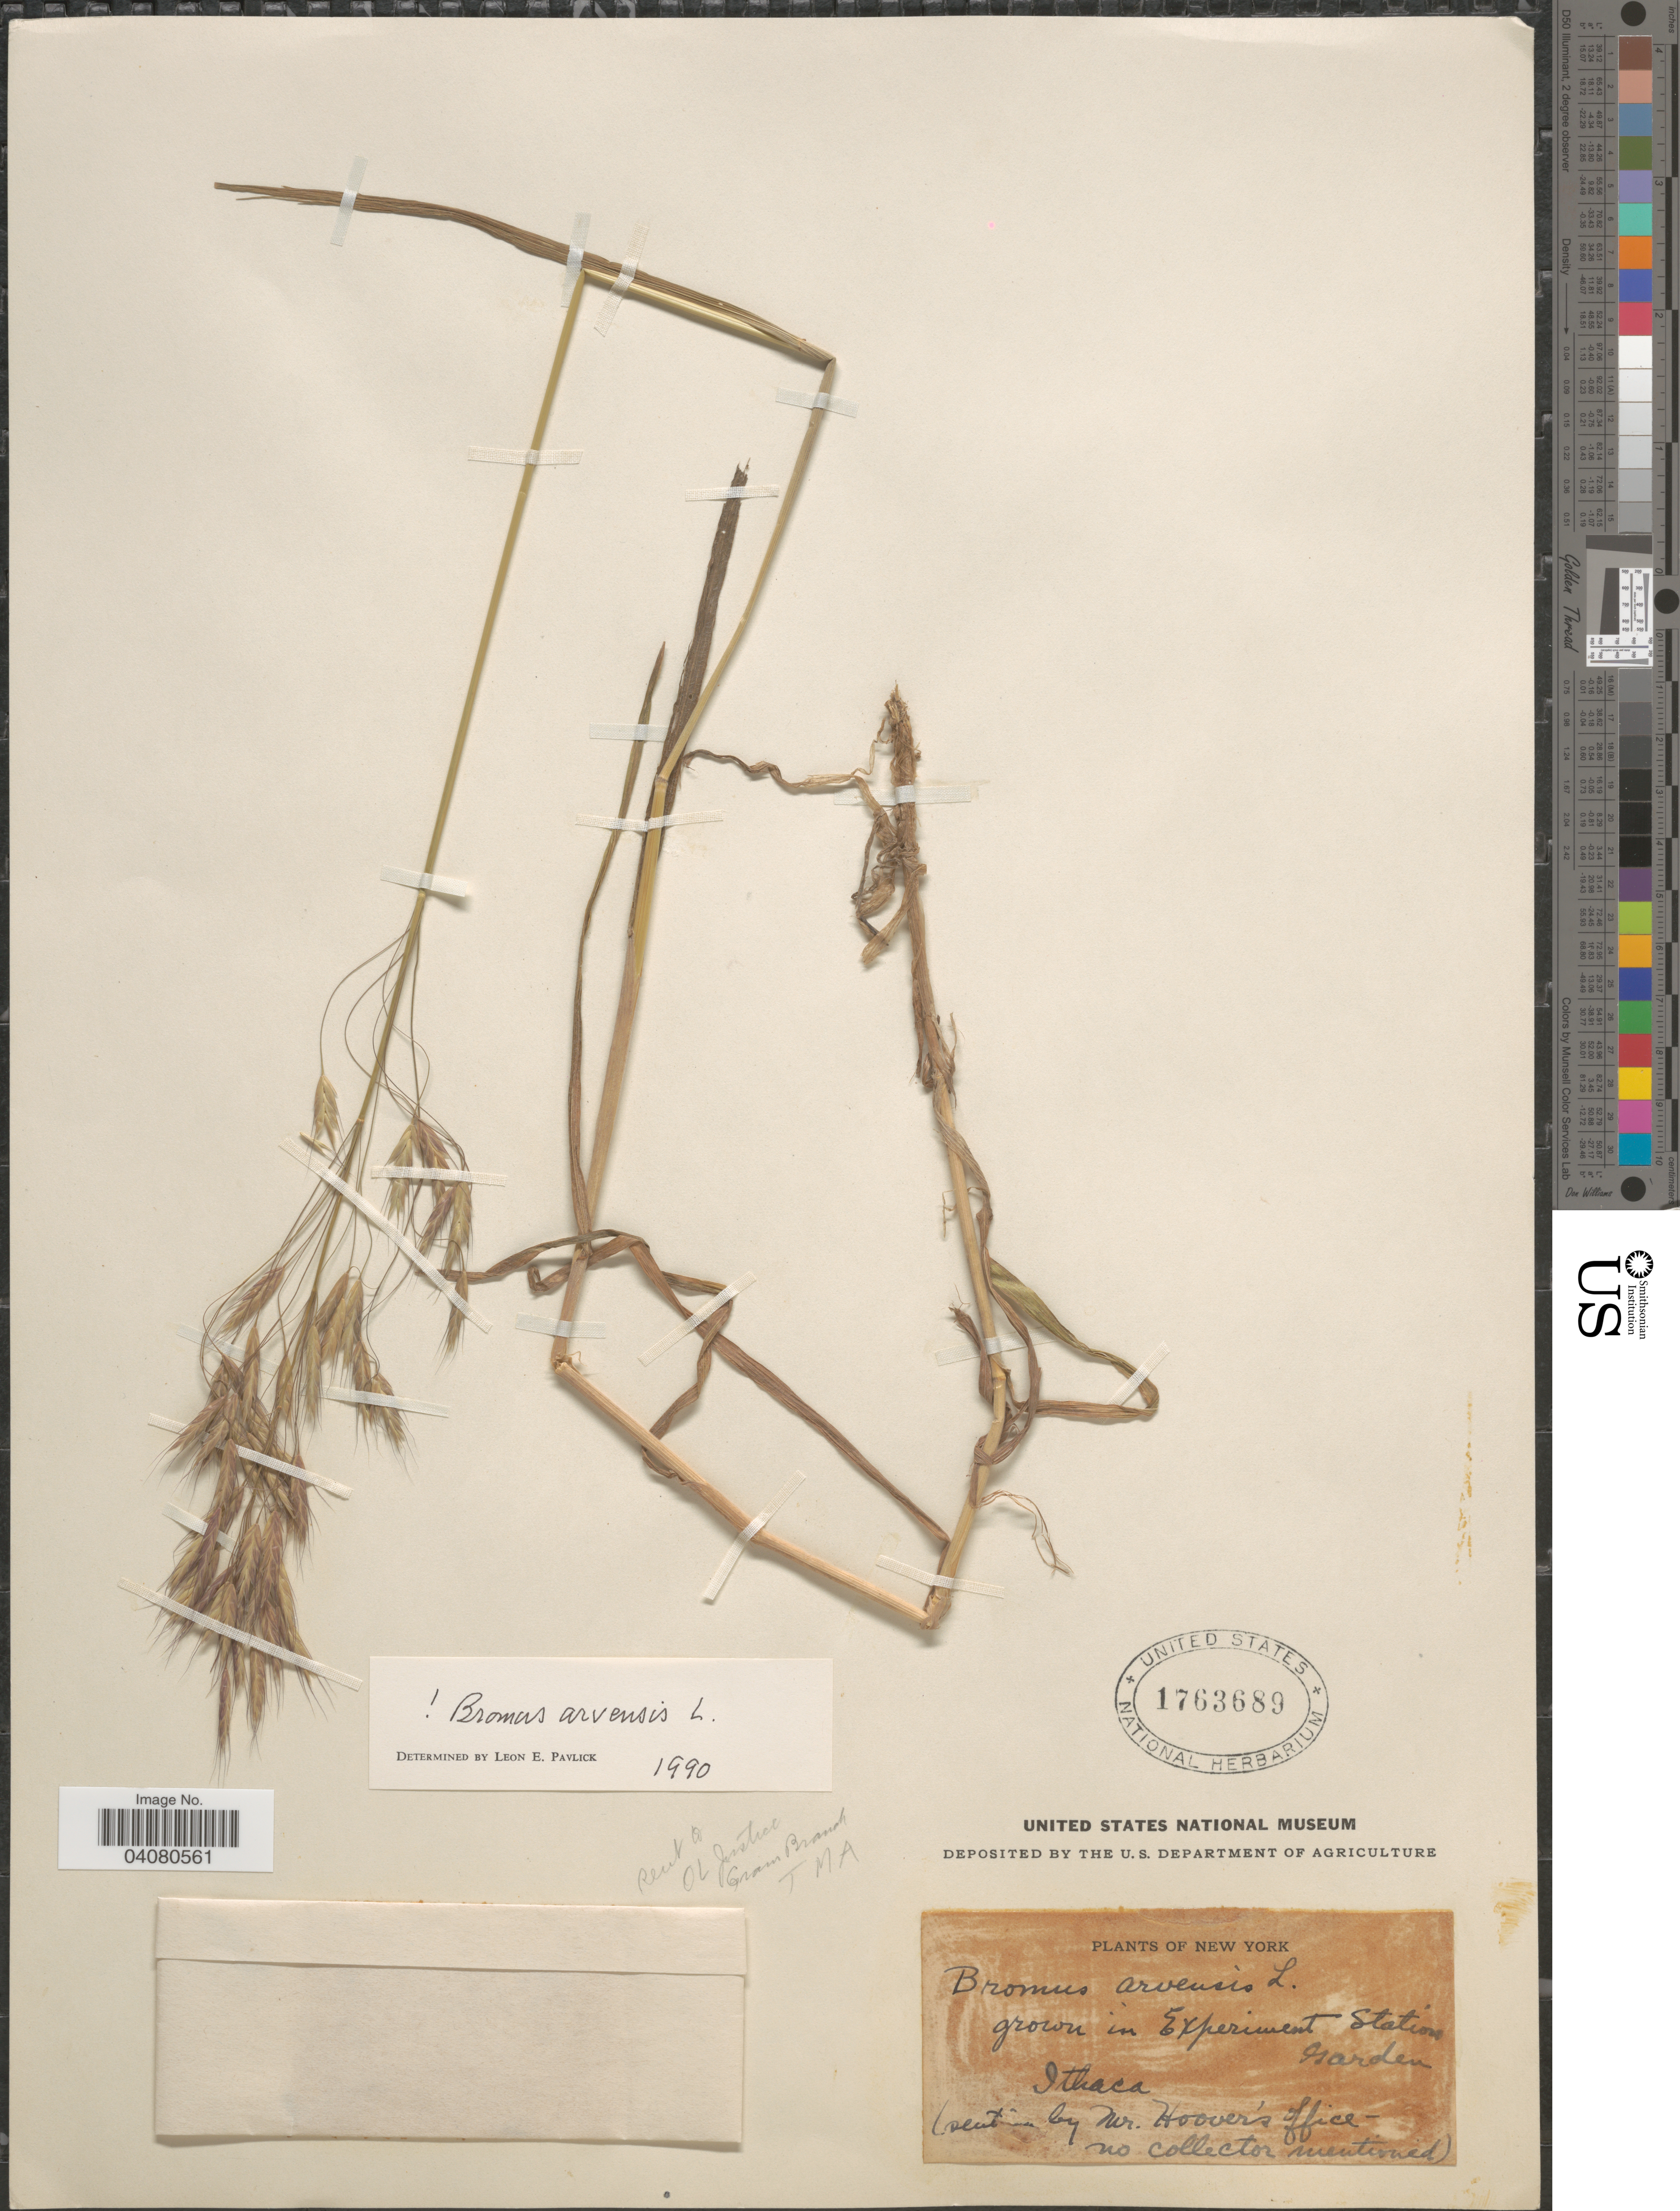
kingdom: Plantae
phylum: Tracheophyta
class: Liliopsida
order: Poales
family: Poaceae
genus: Bromus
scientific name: Bromus arvensis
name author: L.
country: United States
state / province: New York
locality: Grown in Experiment Station Garden. Ithaca.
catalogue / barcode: US 1763689